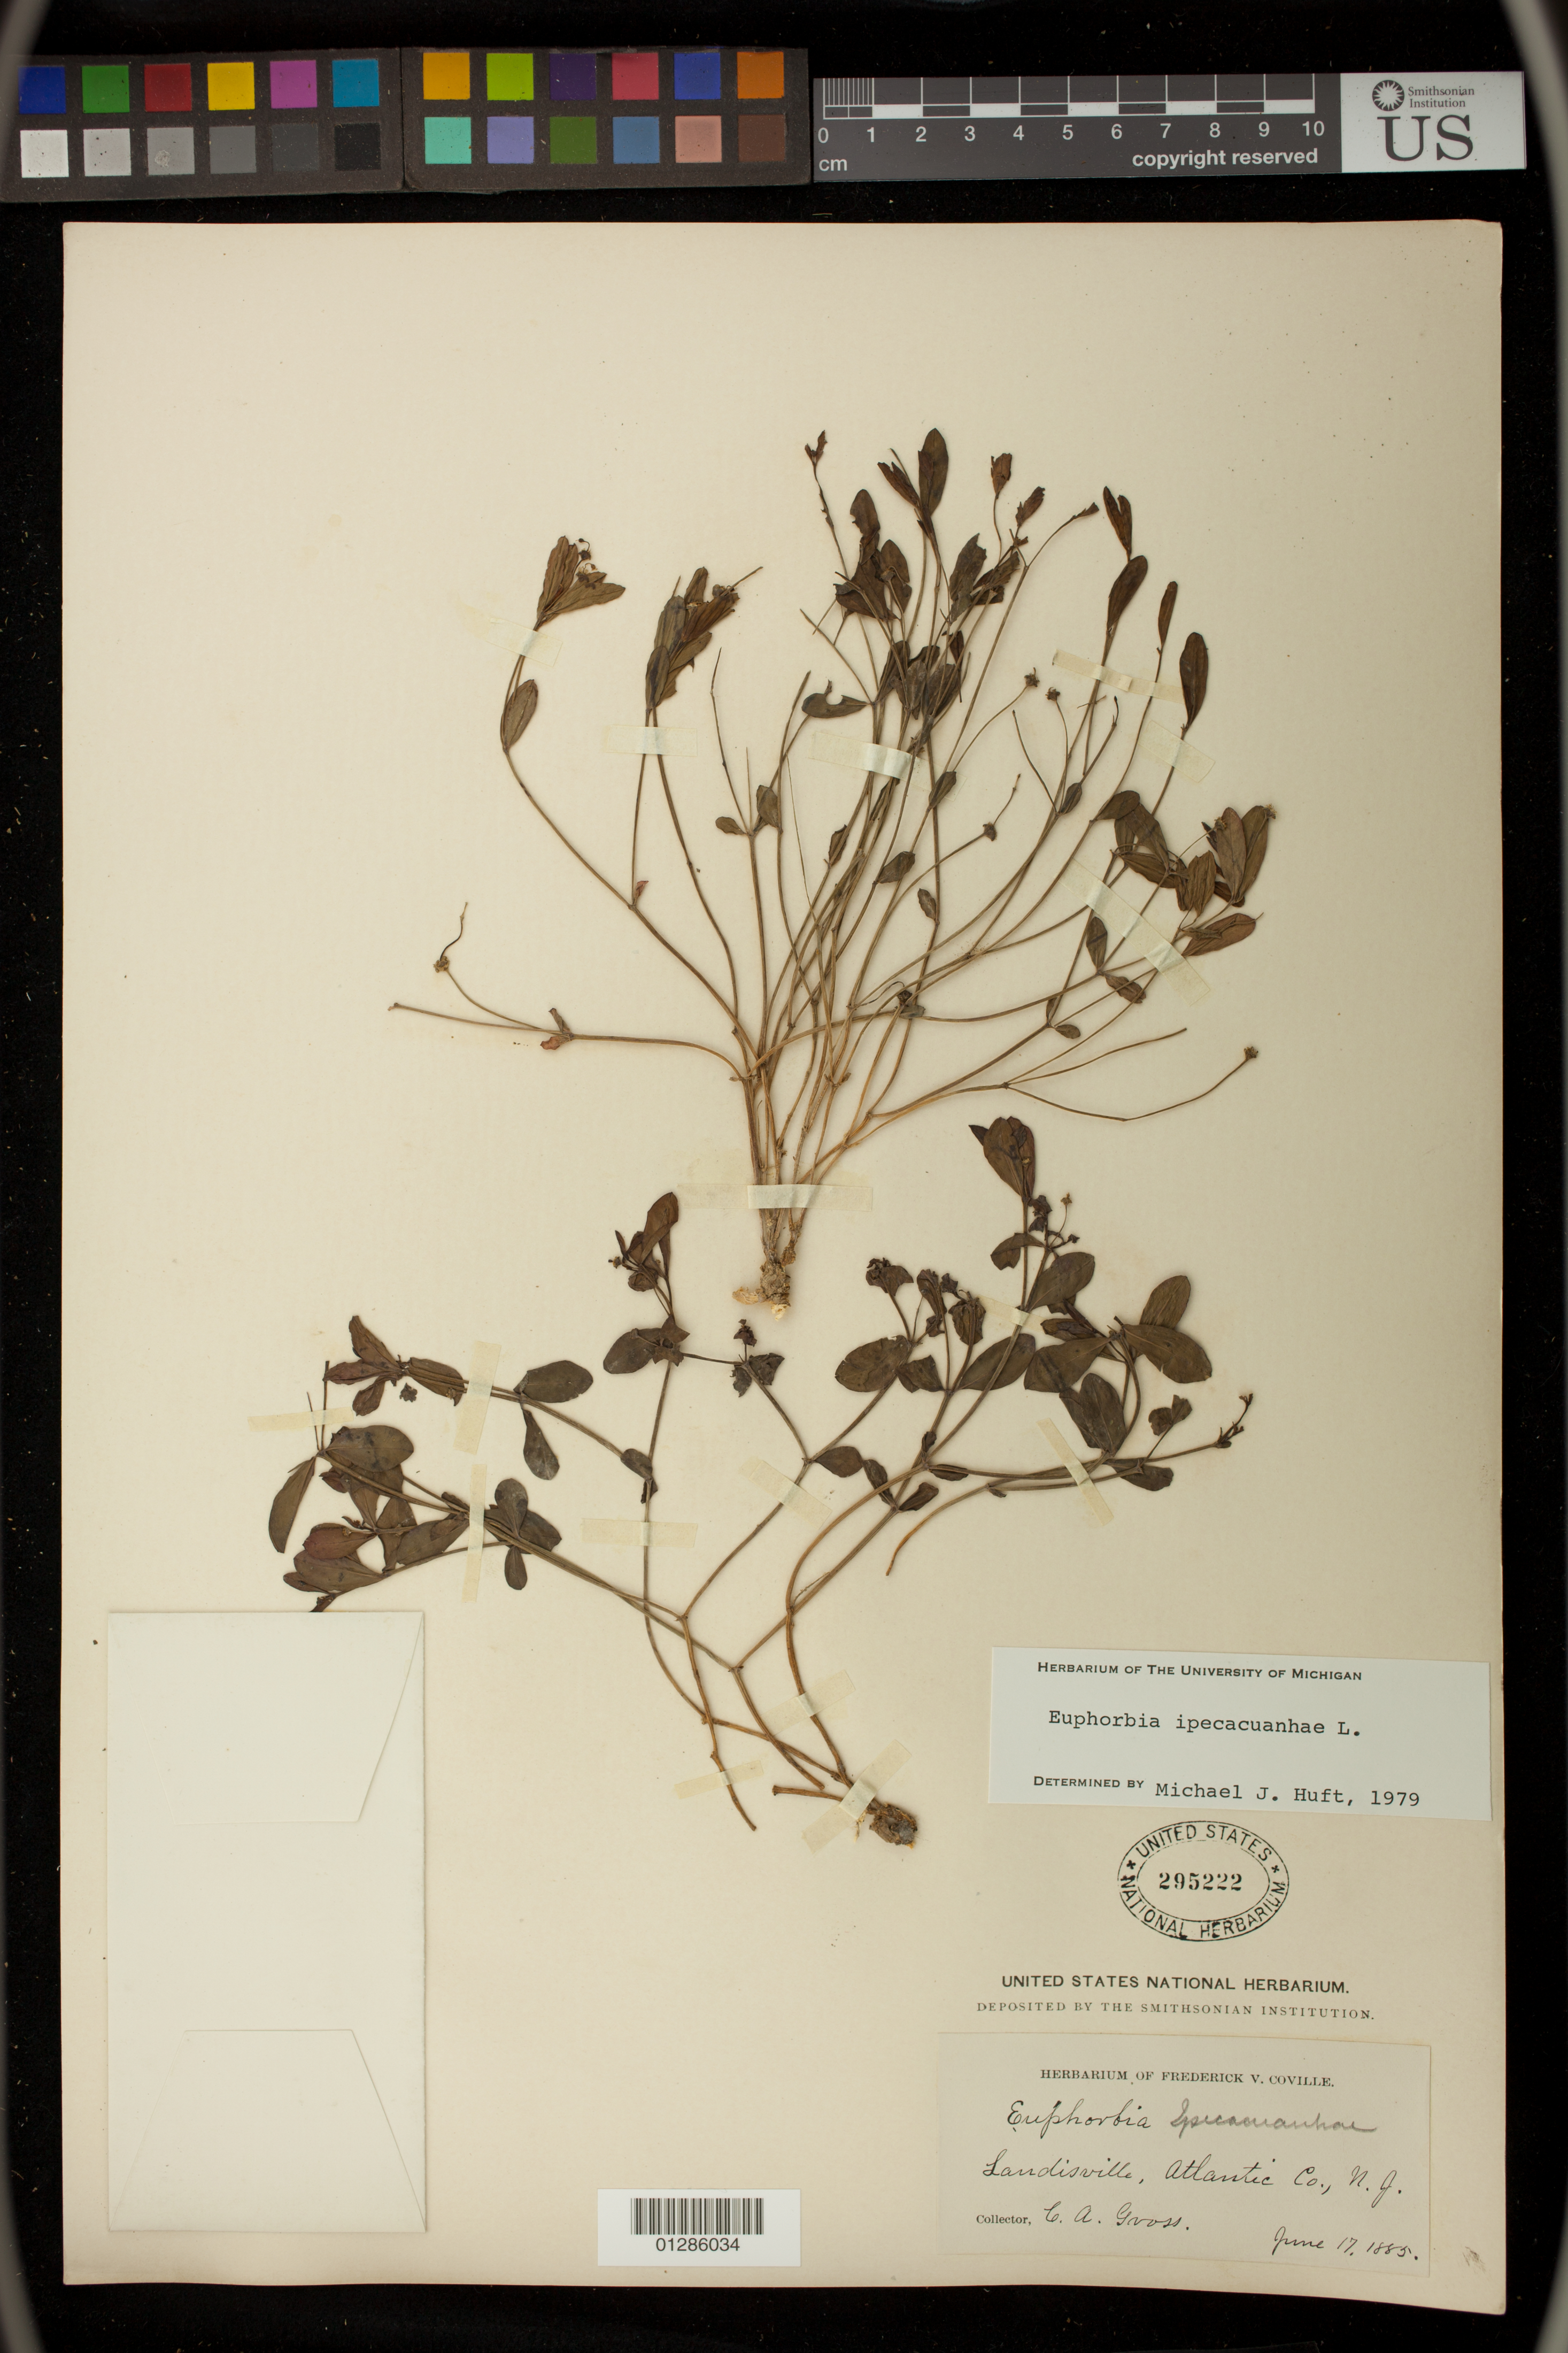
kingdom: Plantae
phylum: Tracheophyta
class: Magnoliopsida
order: Malpighiales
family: Euphorbiaceae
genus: Euphorbia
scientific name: Euphorbia ipecacuanhae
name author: L.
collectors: C. A. Gross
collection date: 1885-06-17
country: United States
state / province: New Jersey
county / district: Atlantic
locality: Landisville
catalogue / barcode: US 295222